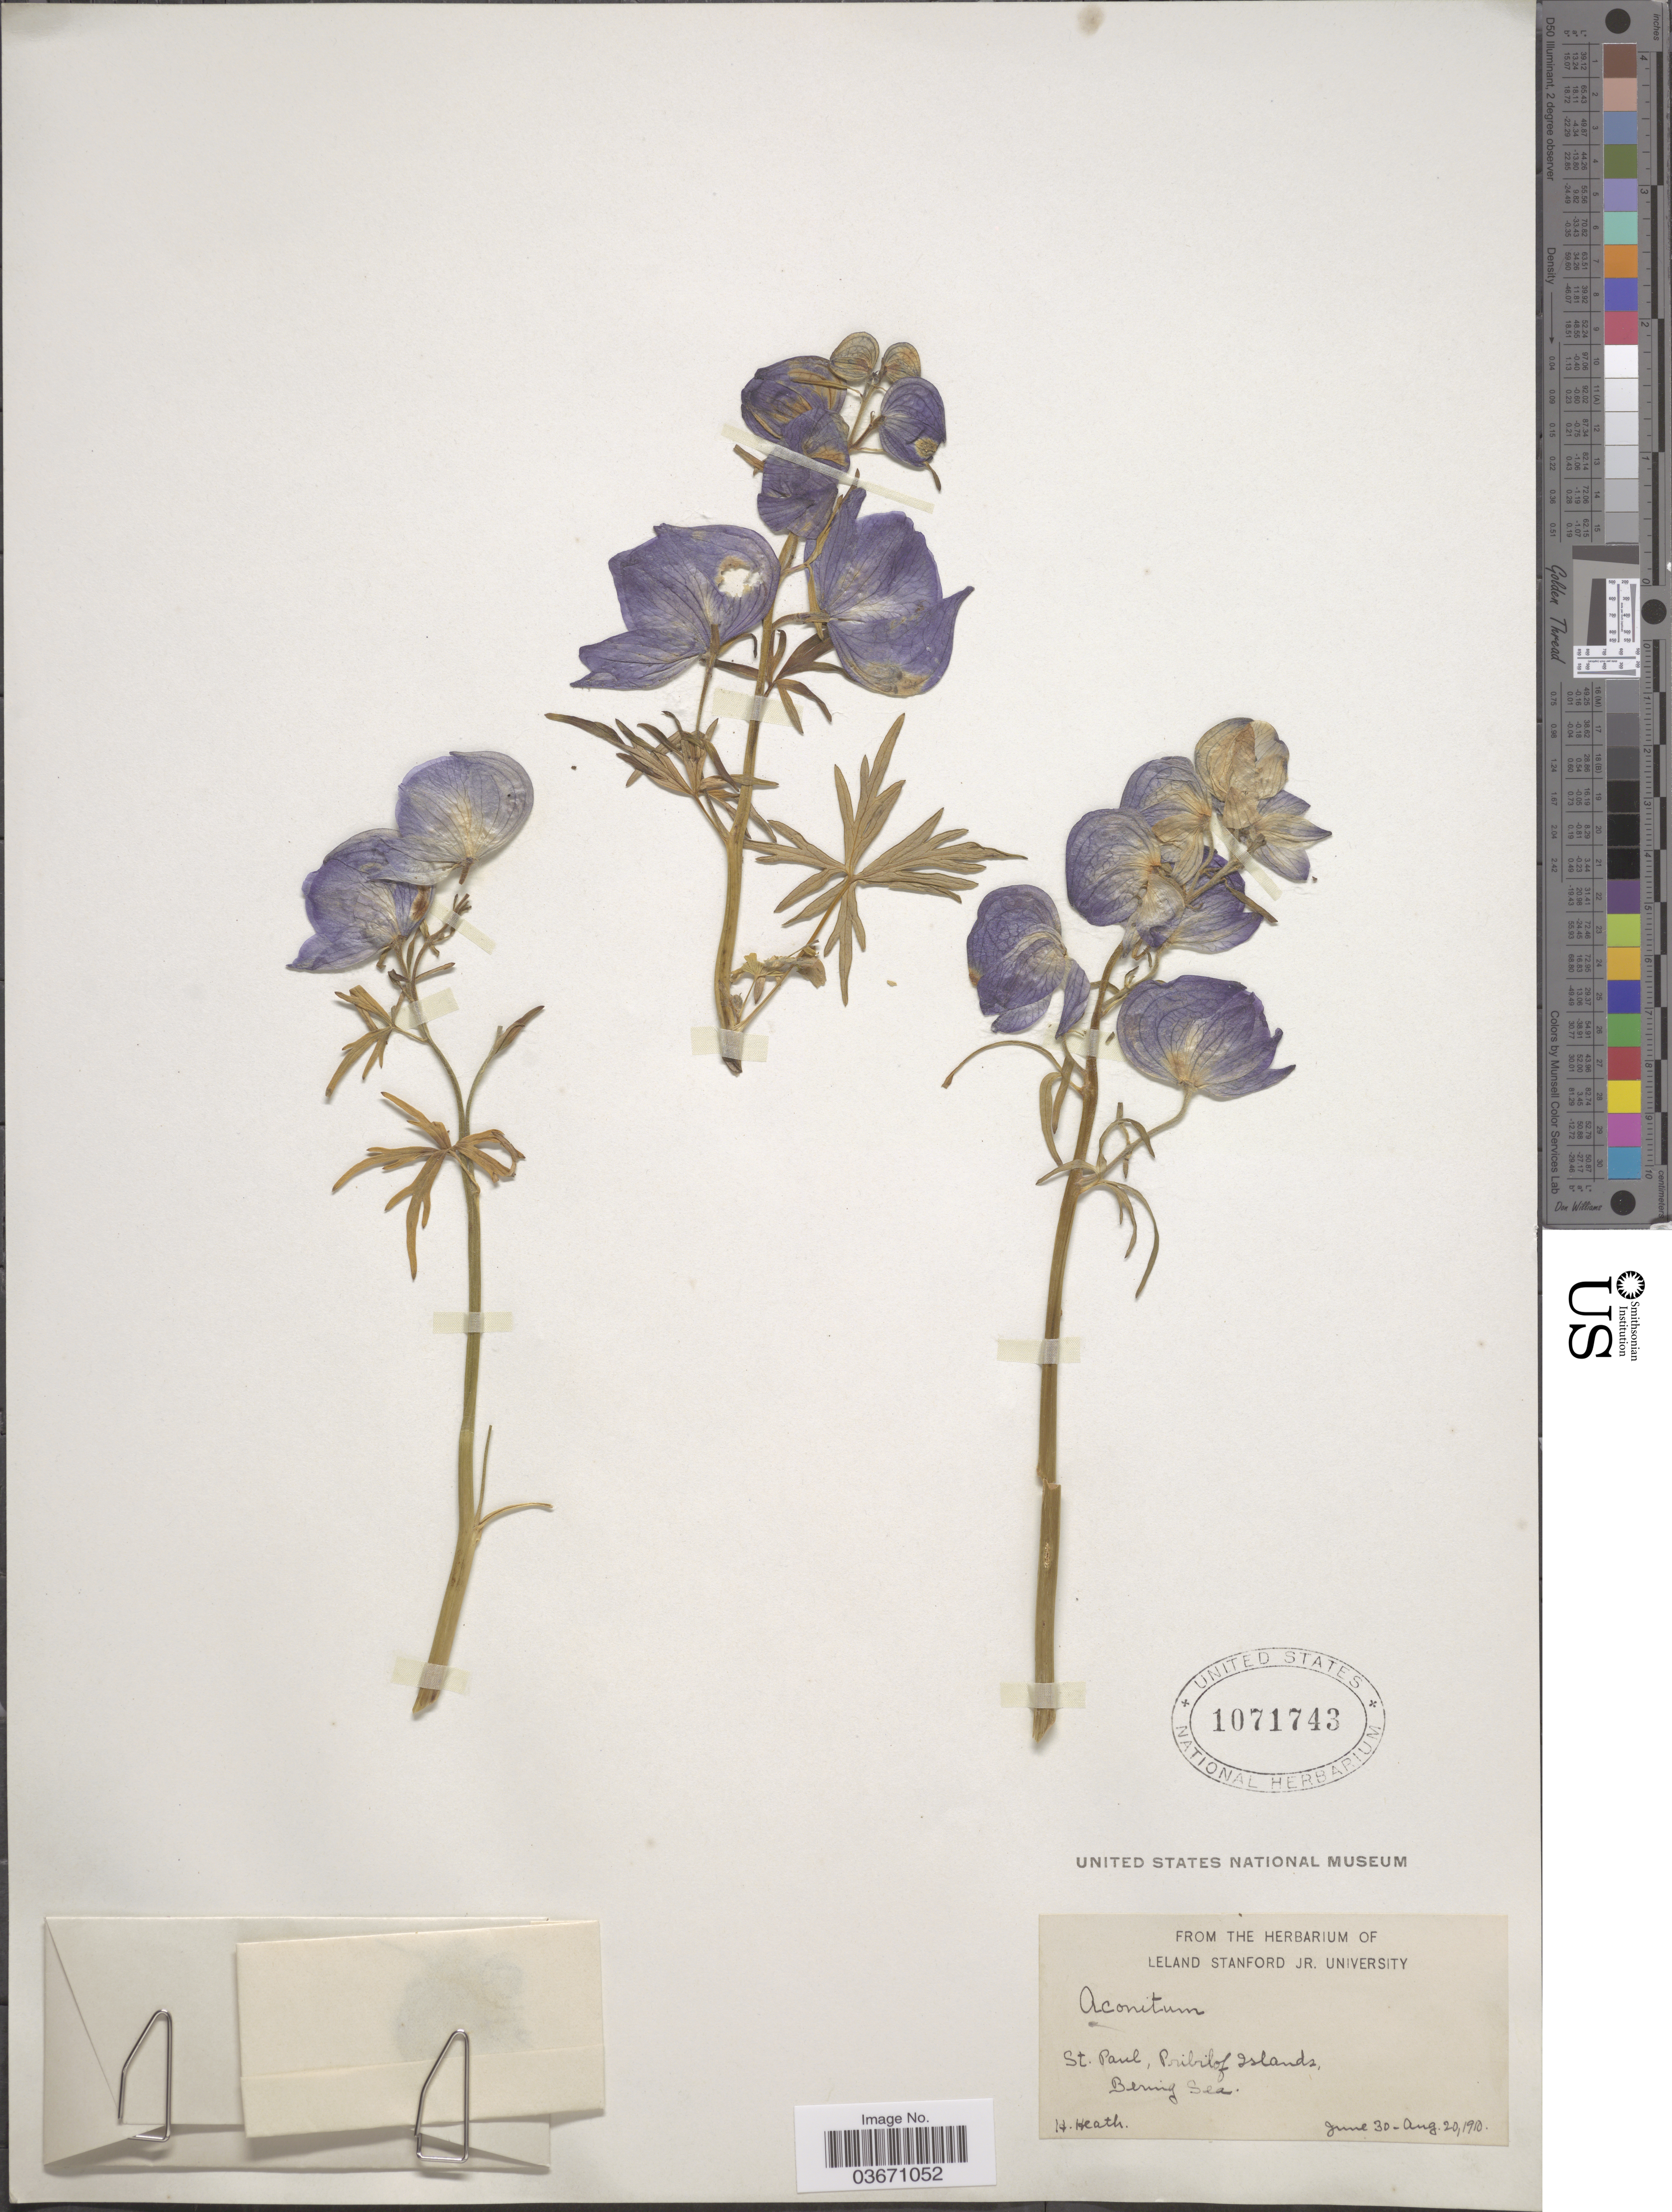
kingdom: Plantae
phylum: Tracheophyta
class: Magnoliopsida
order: Ranunculales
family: Ranunculaceae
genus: Aconitum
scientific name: Aconitum sp.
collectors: H. Heath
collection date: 1910-06-30/1910-08-20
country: United States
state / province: Alaska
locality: St. Paul, Pribilof Islands. Bering Sea.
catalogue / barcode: US 1071743